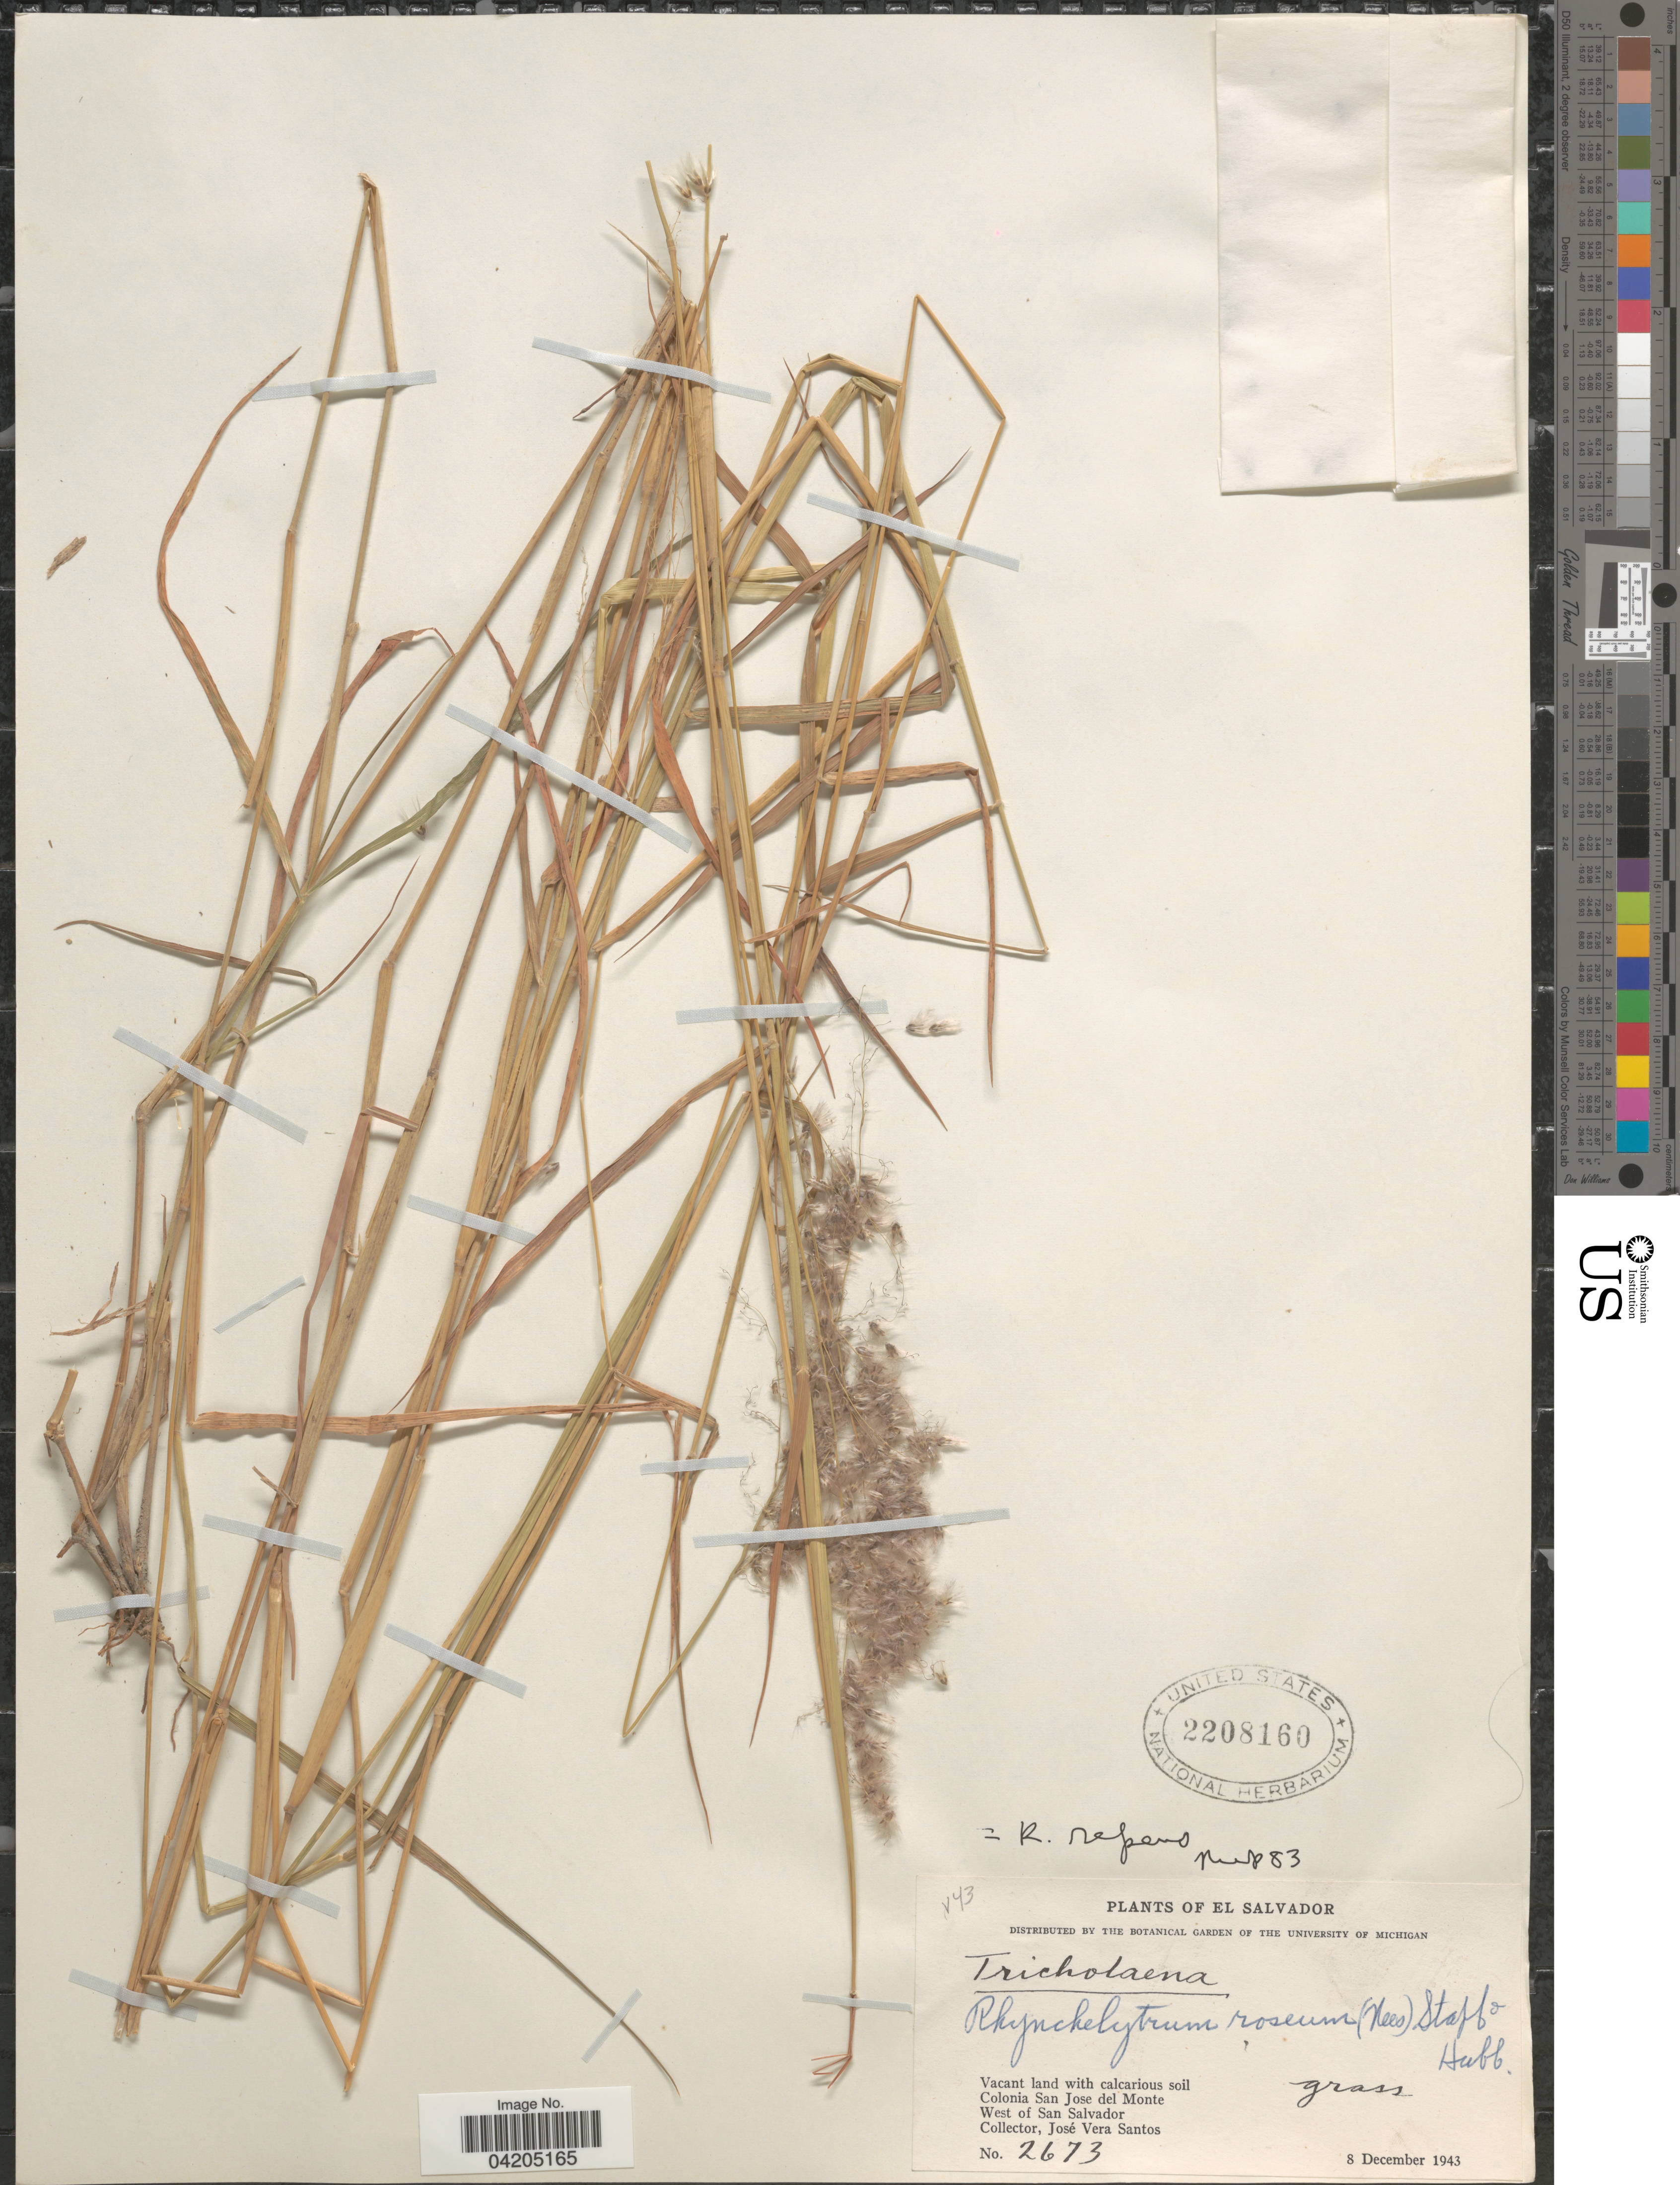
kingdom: Plantae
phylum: Tracheophyta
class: Liliopsida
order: Poales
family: Poaceae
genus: Melinis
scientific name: Melinis repens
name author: (Willd.) Zizka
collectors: J. Vera Santos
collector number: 2673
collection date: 1943-12-08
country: El Salvador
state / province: San Salvador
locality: Colonia San Jose del Monte. West of San Salvador.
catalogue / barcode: US 2208160